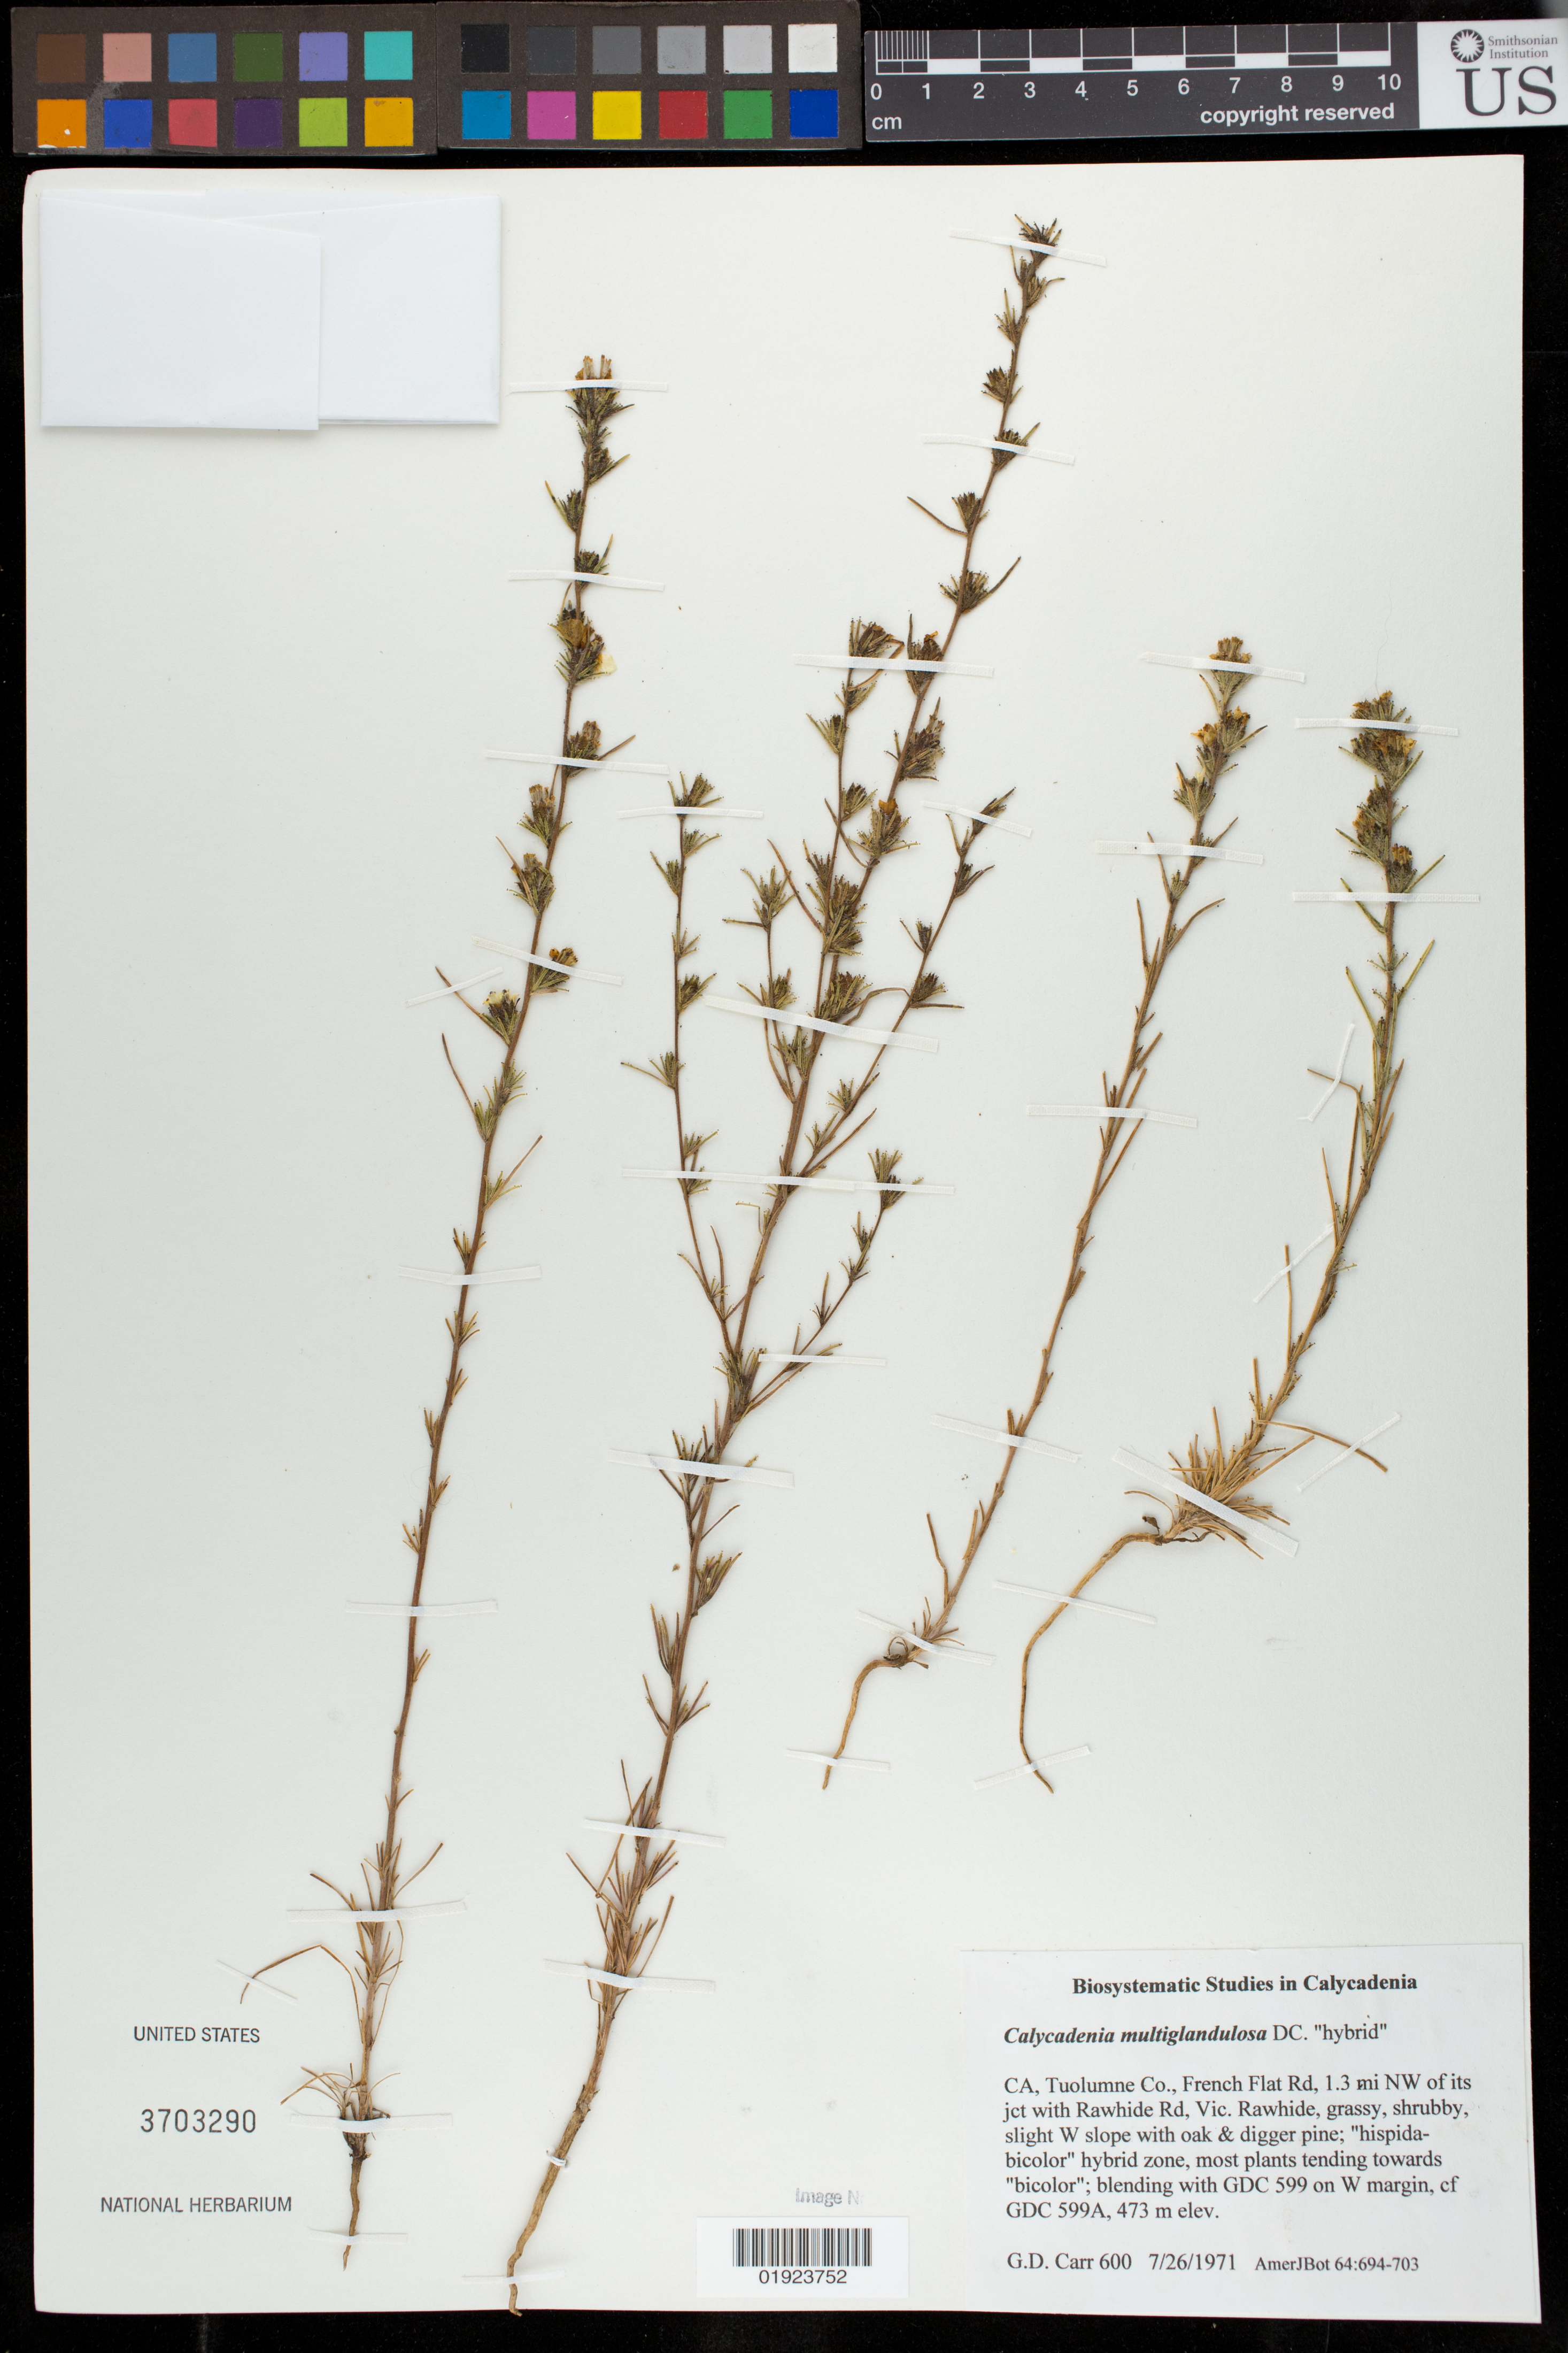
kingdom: Plantae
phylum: Tracheophyta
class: Magnoliopsida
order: Asterales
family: Asteraceae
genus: Calycadenia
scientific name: Calycadenia multiglandulosa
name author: DC.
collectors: G. Carr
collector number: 600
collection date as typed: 7/26/1971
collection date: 1971-07-26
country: United States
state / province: California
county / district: Tuolumne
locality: French Flat Rd, 1.3 mi NW of its jct with Rawhide Rd, Vic. Rawhide, slight W slope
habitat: grassy, shrubby, slight slope with oak and digger pine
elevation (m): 473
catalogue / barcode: US 3703290